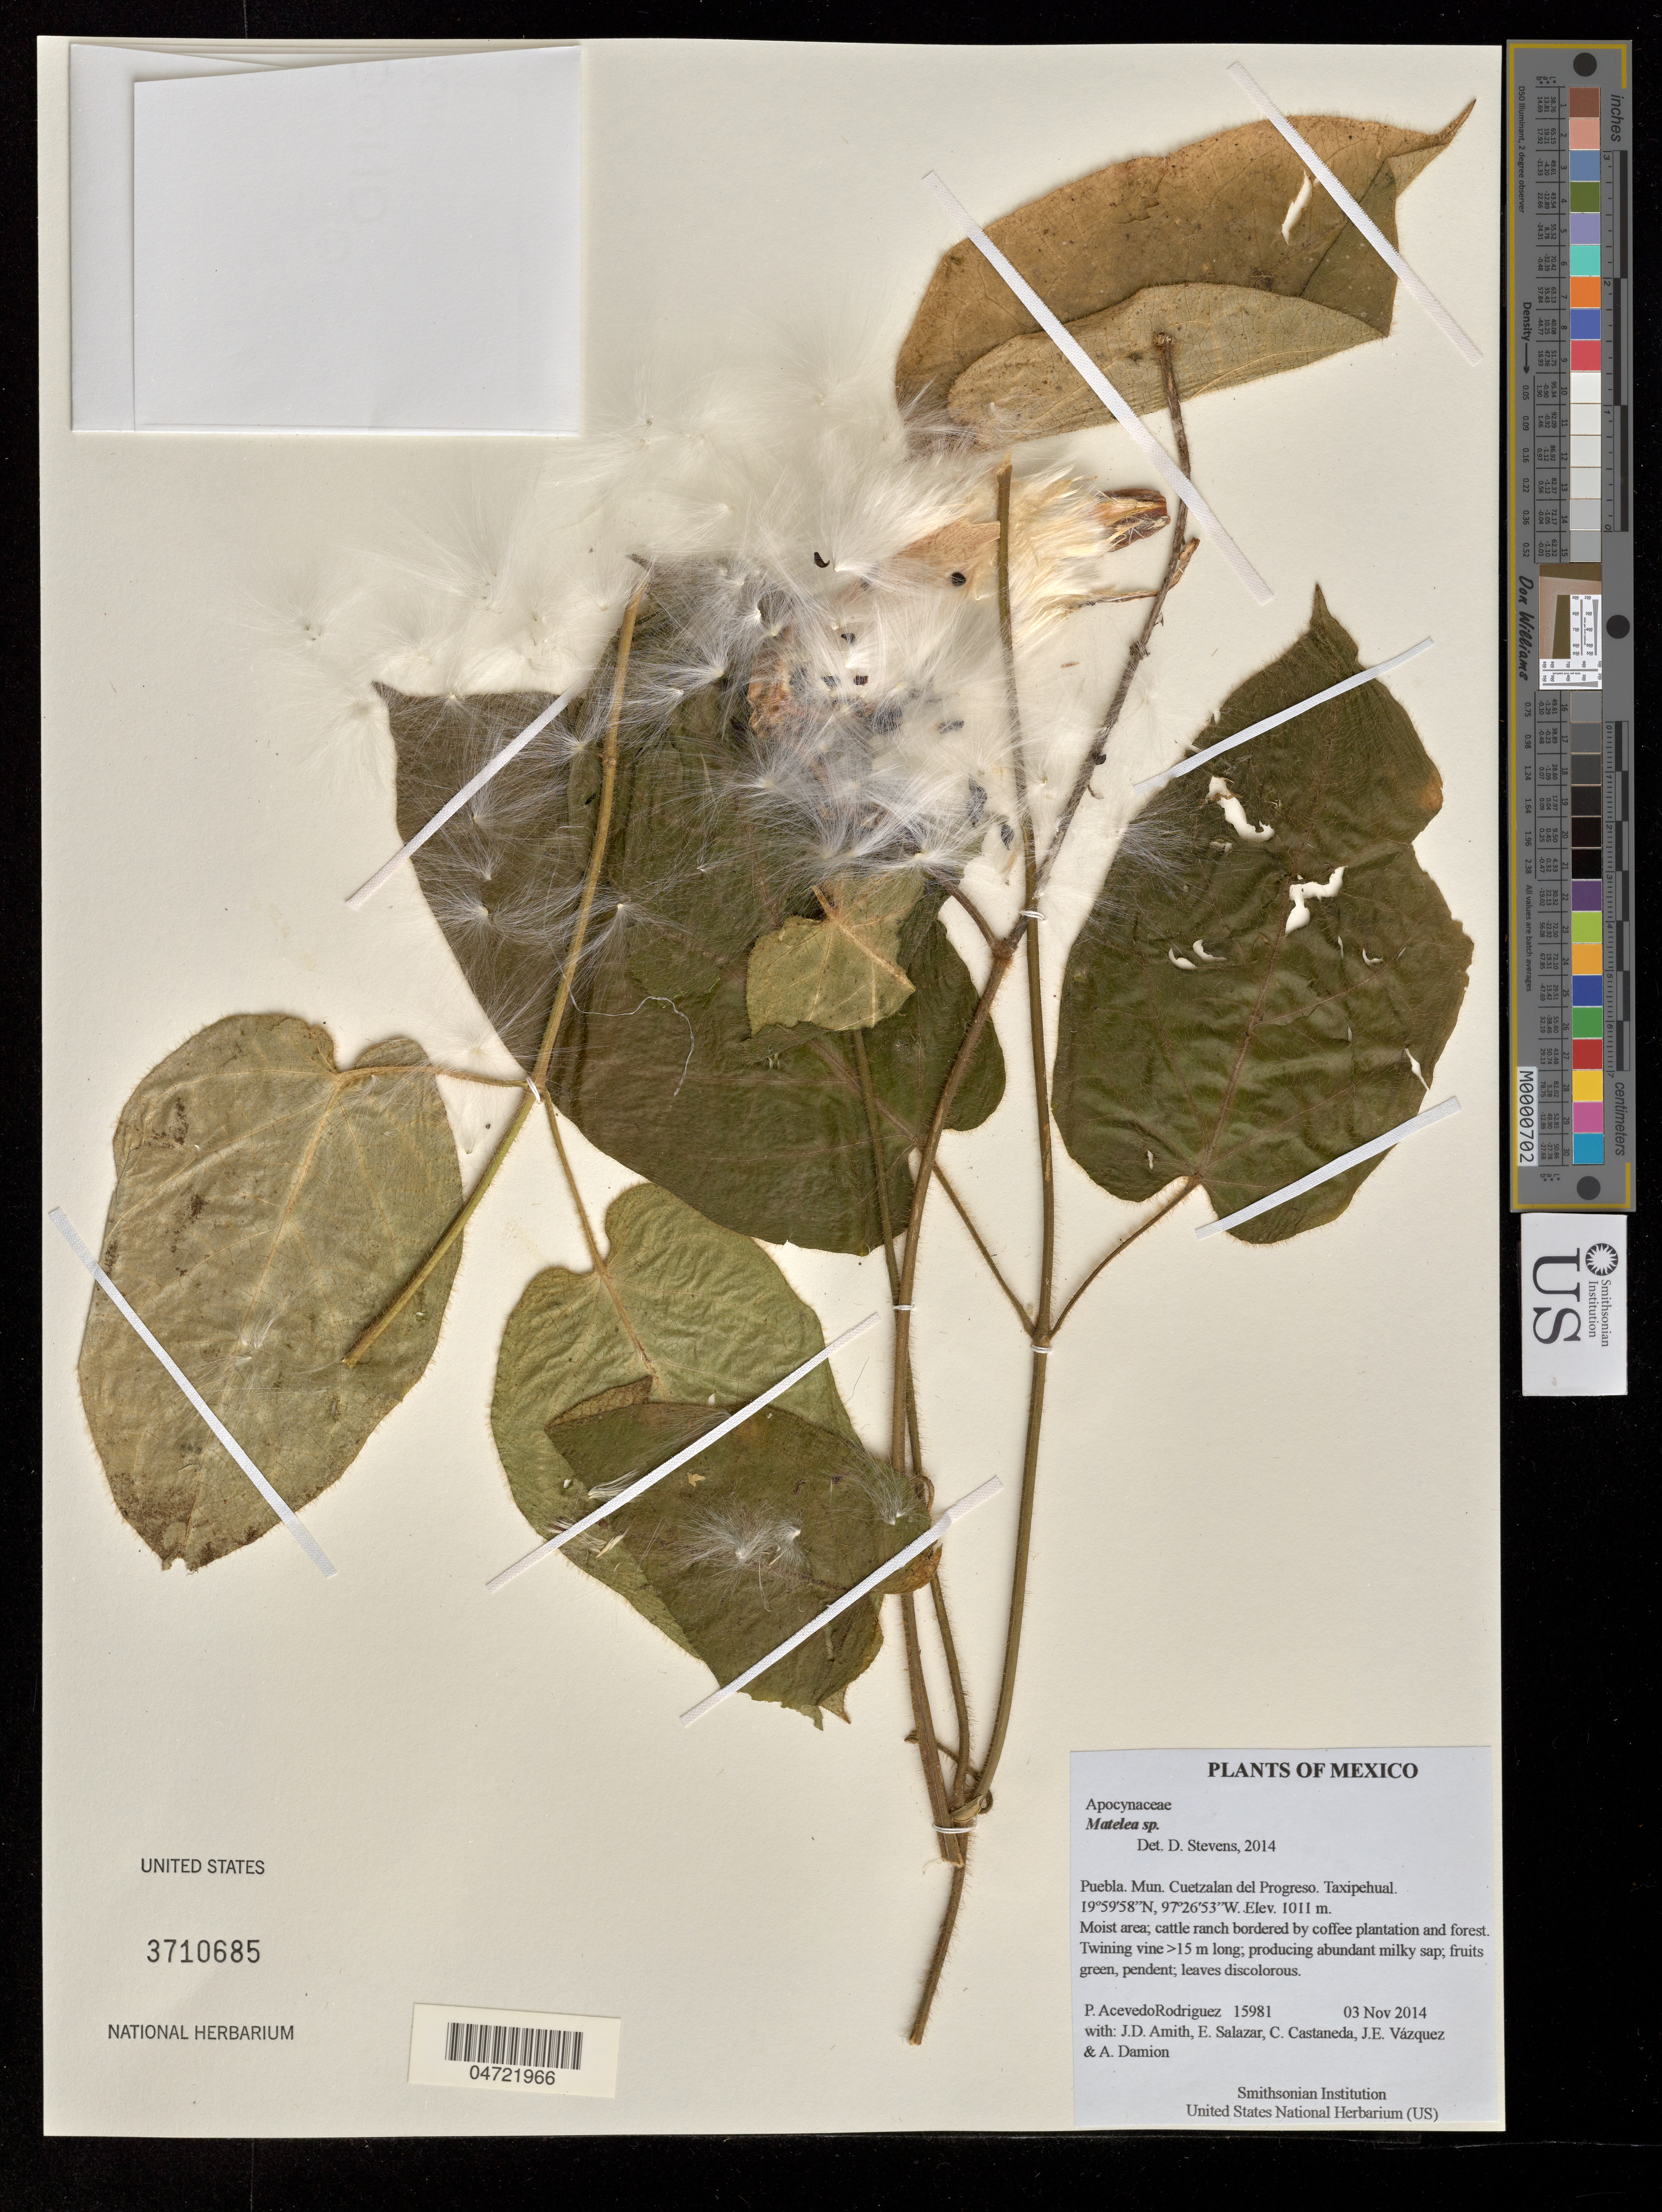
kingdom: Plantae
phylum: Tracheophyta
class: Magnoliopsida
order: Gentianales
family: Apocynaceae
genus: Matelea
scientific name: Matelea sp.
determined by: Stevens, D.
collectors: P. Acevedo-Rodr., J. D. Amith, E. Salazar, C. Castaneda, J. E. Vázquez & A. Damion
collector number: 15981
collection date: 2014-11-03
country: Mexico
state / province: Puebla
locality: Mun. Cuetzalan del Progreso. Taxipehual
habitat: Moist area; cattle ranch bordered with coffee plant. and forest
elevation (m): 1011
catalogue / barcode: US 3710685